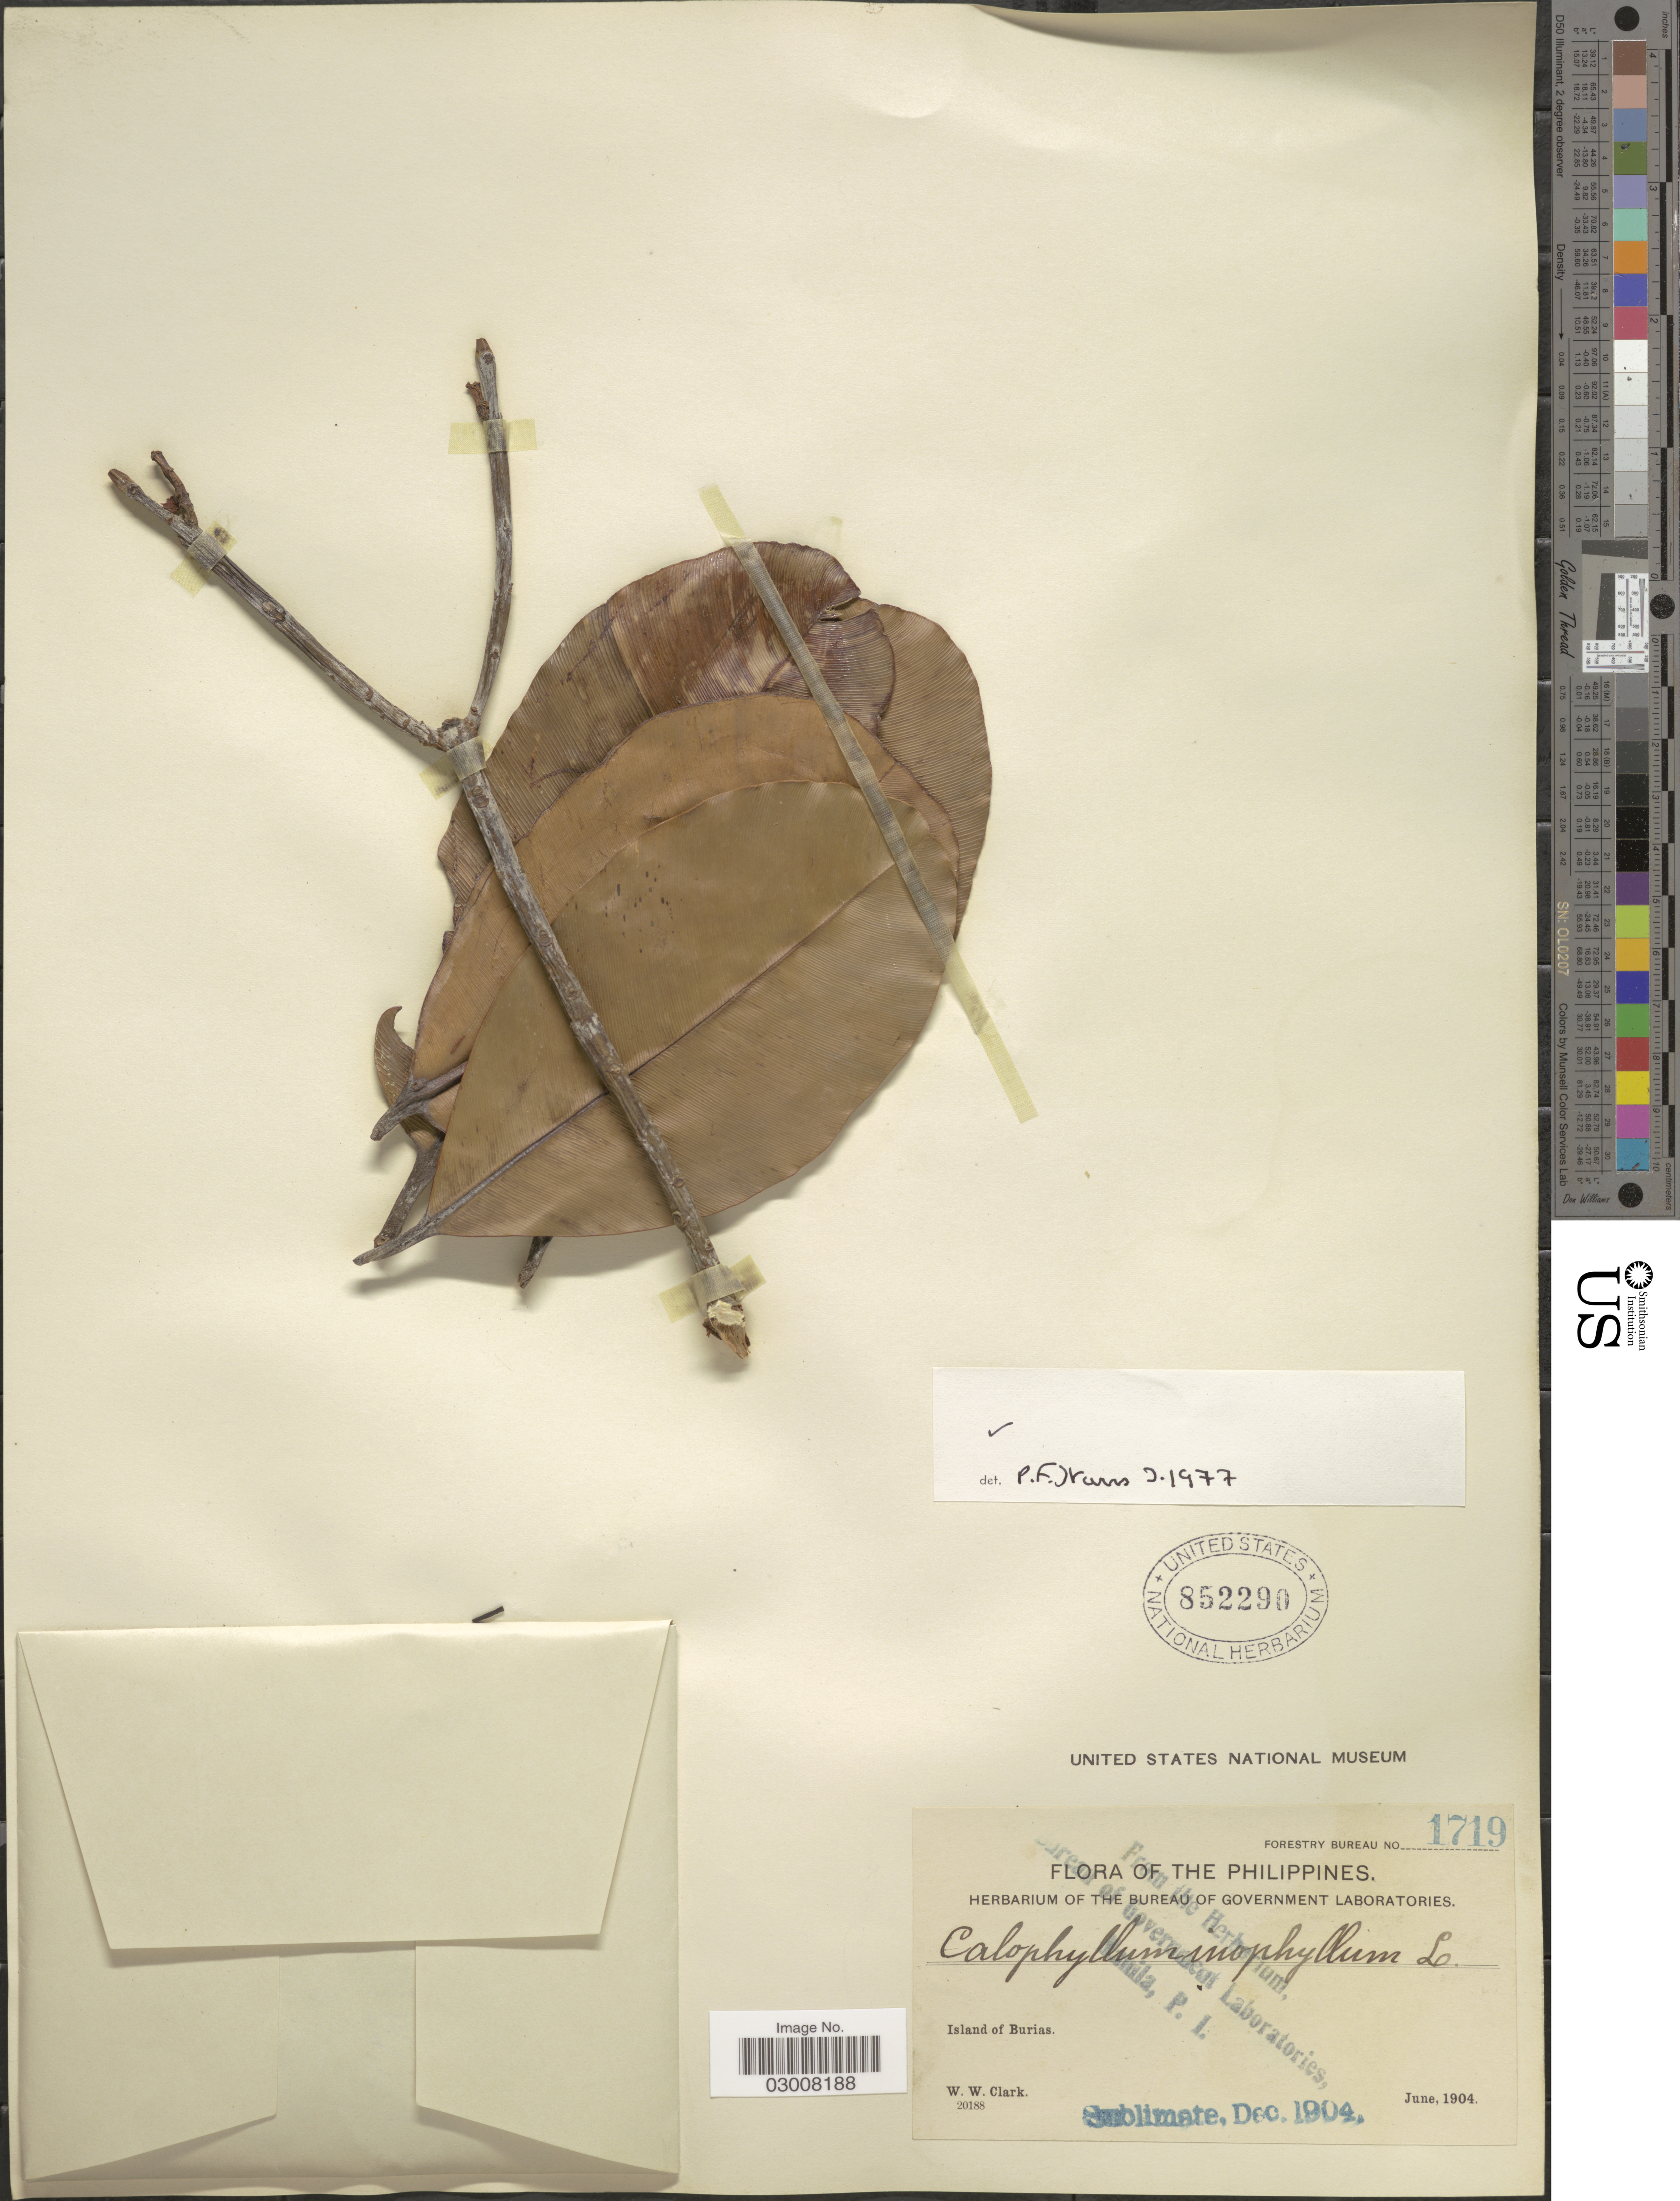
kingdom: Plantae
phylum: Tracheophyta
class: Magnoliopsida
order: Malpighiales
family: Calophyllaceae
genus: Calophyllum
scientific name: Calophyllum inophyllum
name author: L.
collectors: W. W. Clark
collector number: Forestry Bureau 1719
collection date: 1904-06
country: Philippines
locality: Island of Burias.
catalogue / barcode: US 852290